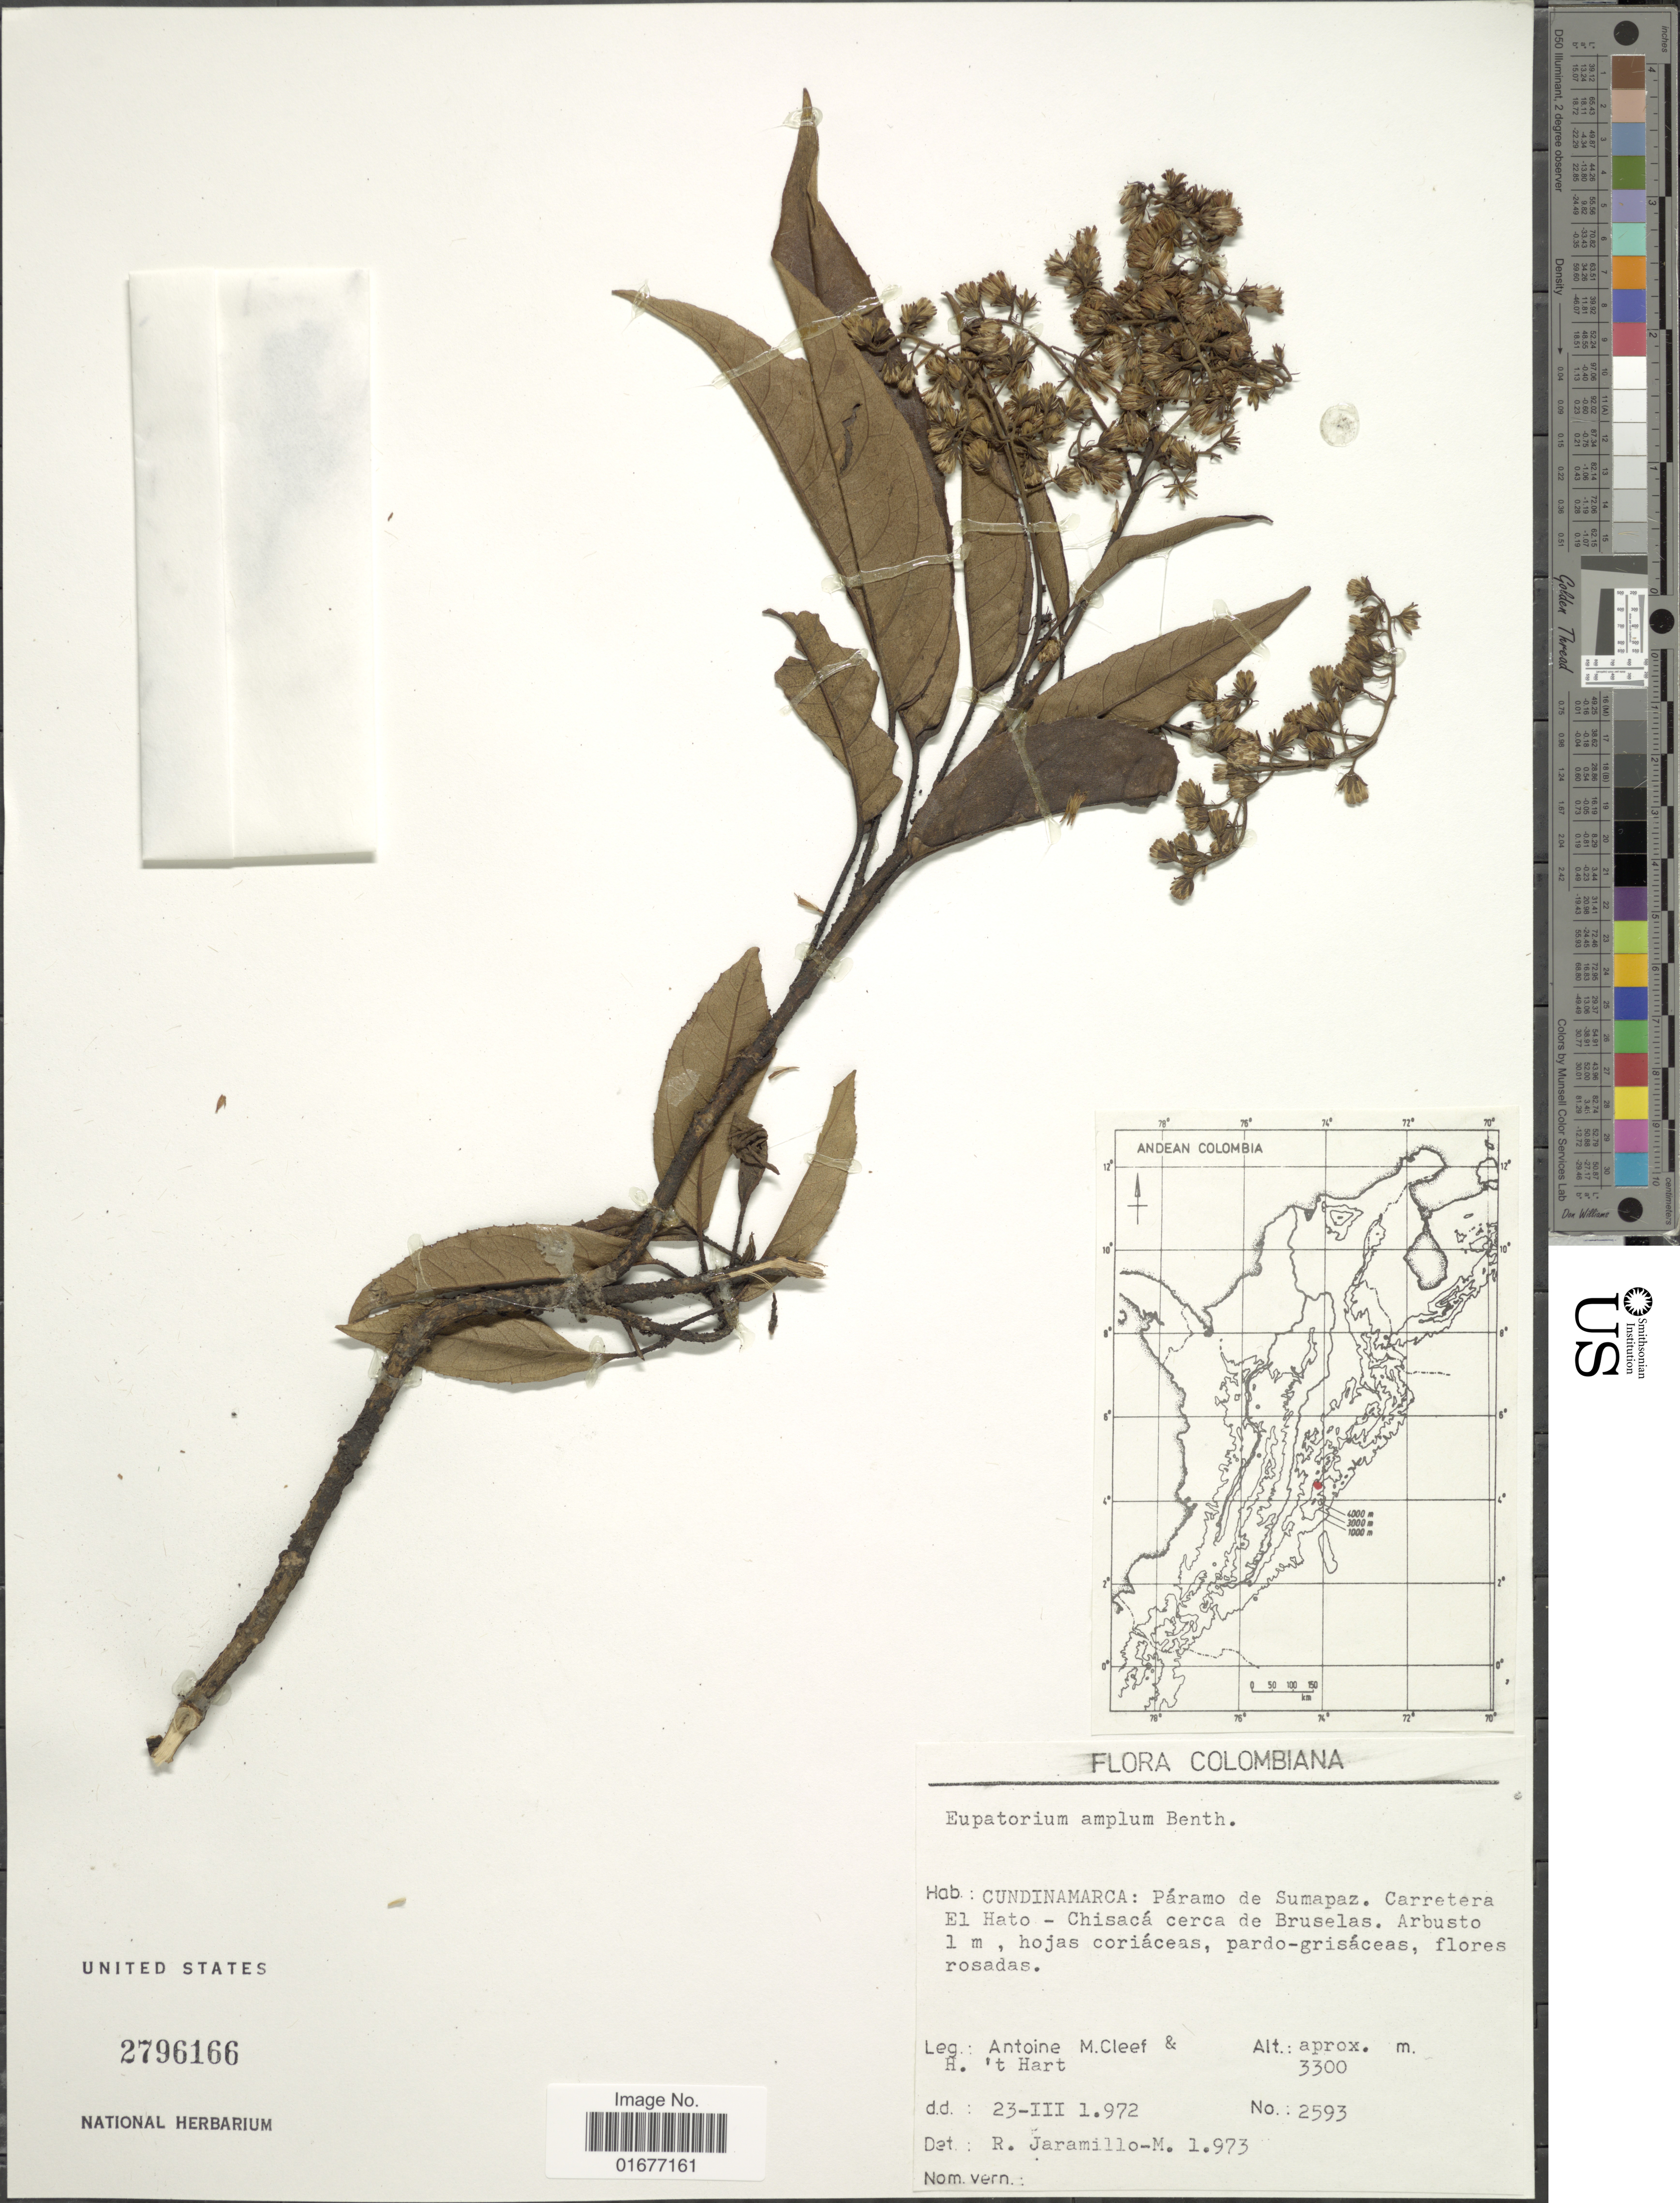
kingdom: Plantae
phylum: Tracheophyta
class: Magnoliopsida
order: Asterales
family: Asteraceae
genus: Ageratina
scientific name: Ageratina ampla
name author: (Benth.) R.M. King & H. Rob.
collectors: A. M. Cleef & H. T. Hart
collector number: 2593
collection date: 1972-03-23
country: Colombia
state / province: Cundinamarca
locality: Paramo de Sumapaz, Carretera El Hato, Chisaca cerca de Bruselas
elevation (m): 3300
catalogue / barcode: US 2796166